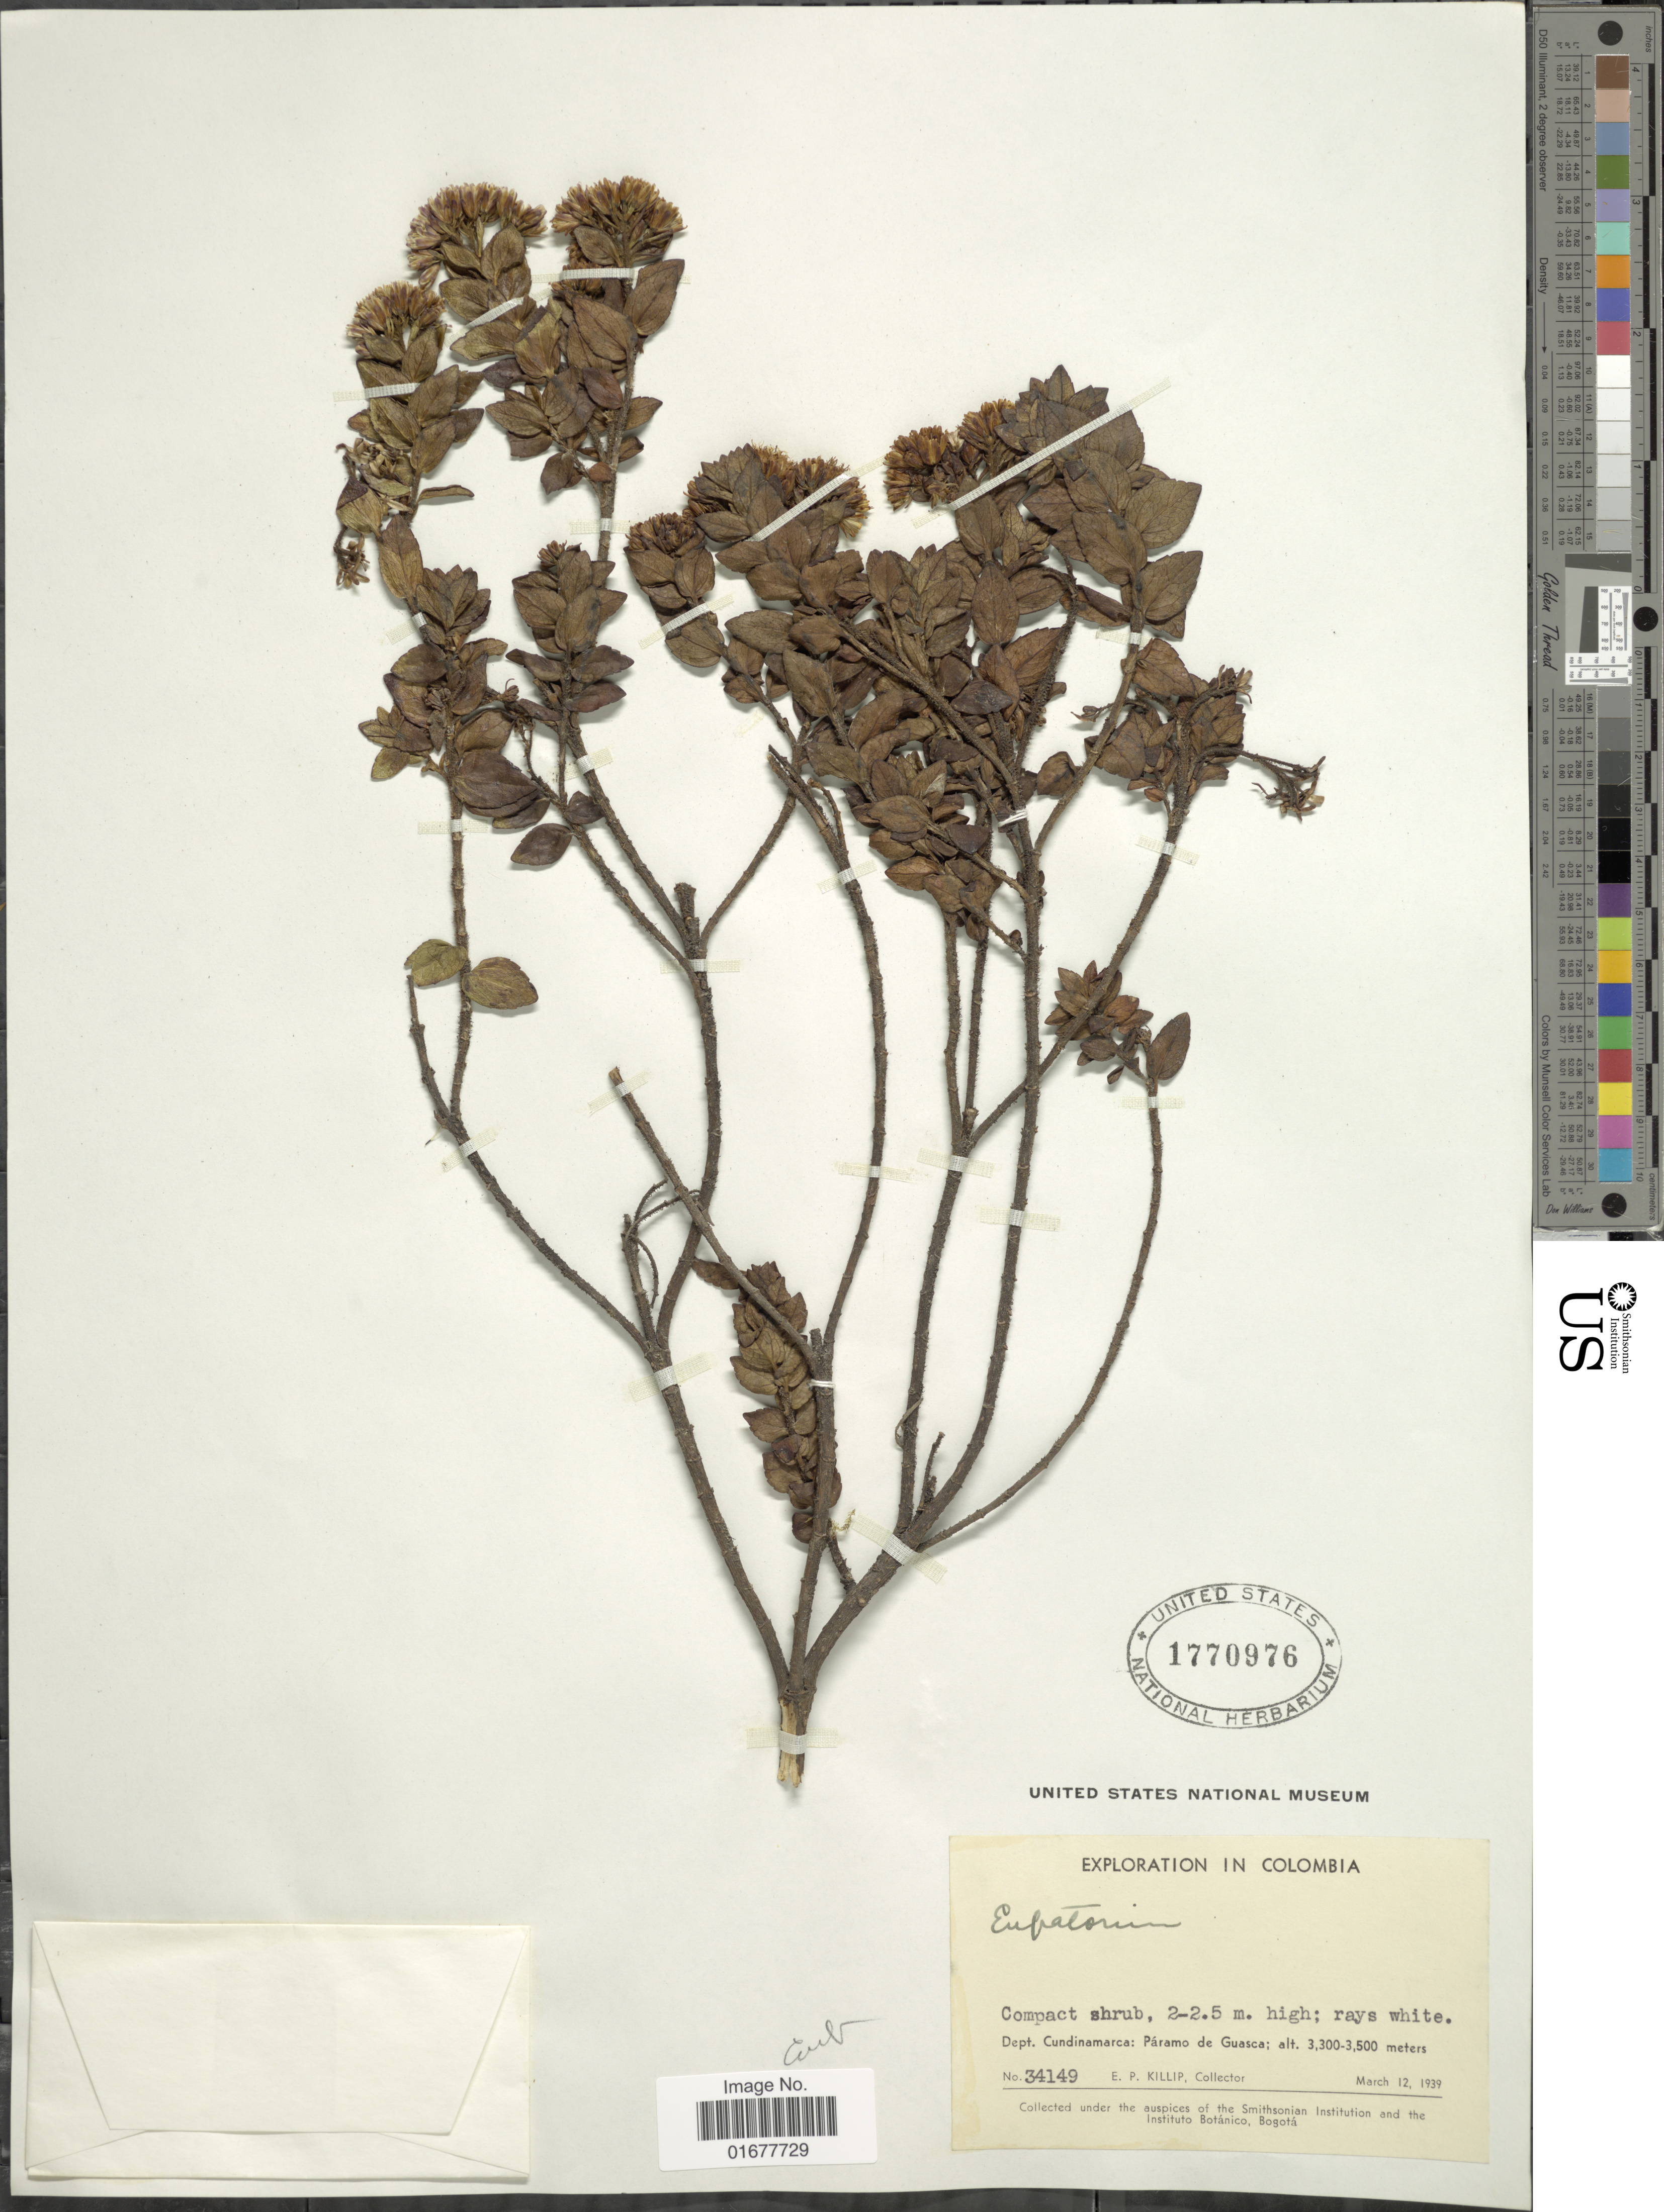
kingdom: Plantae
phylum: Tracheophyta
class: Magnoliopsida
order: Asterales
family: Asteraceae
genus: Ageratina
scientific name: Ageratina vacciniaefolia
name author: (Benth.) R.M. King & H. Rob.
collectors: E. P. Killip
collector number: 34149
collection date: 1939-03-12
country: Colombia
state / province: Cundinamarca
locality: Paramo de Guasca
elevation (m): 3300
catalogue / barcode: US 1770976